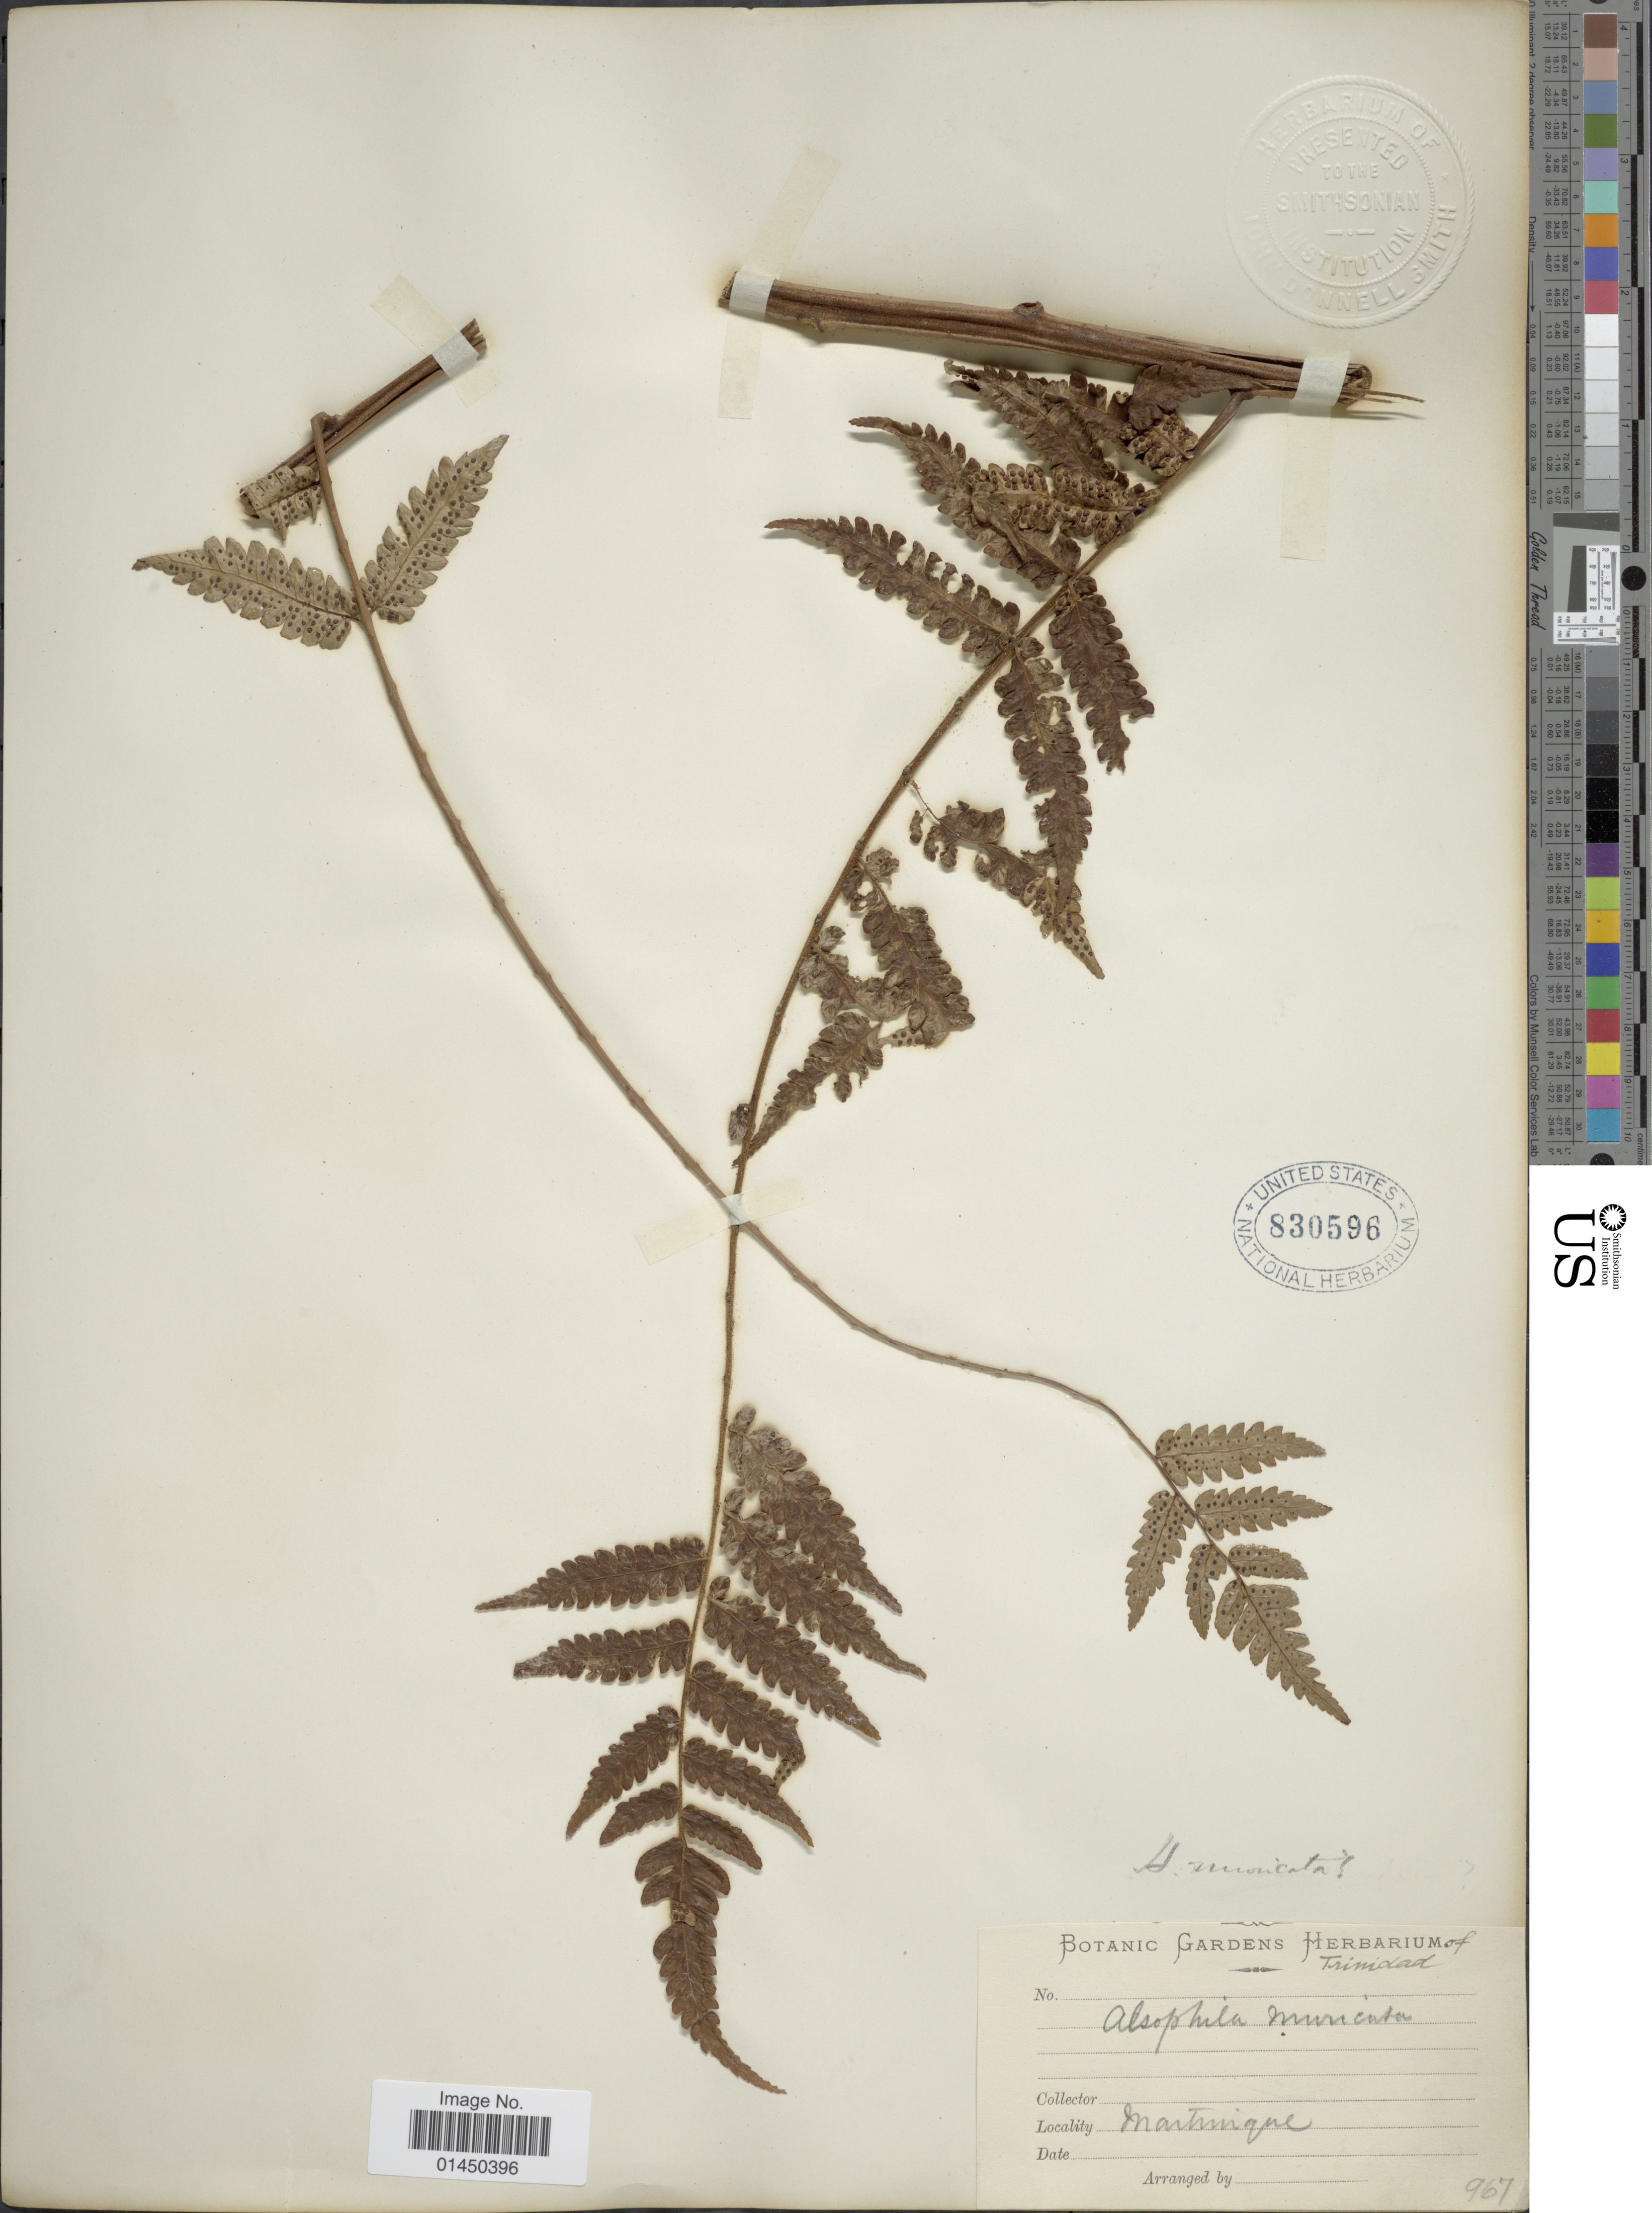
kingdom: Plantae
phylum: Tracheophyta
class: Polypodiopsida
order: Cyatheales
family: Cyatheaceae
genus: Cyathea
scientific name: Cyathea muricata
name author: (Willd.) Fée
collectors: ex herb. Bot. Gard. Trinidad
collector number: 967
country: Martinique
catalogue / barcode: US 830596